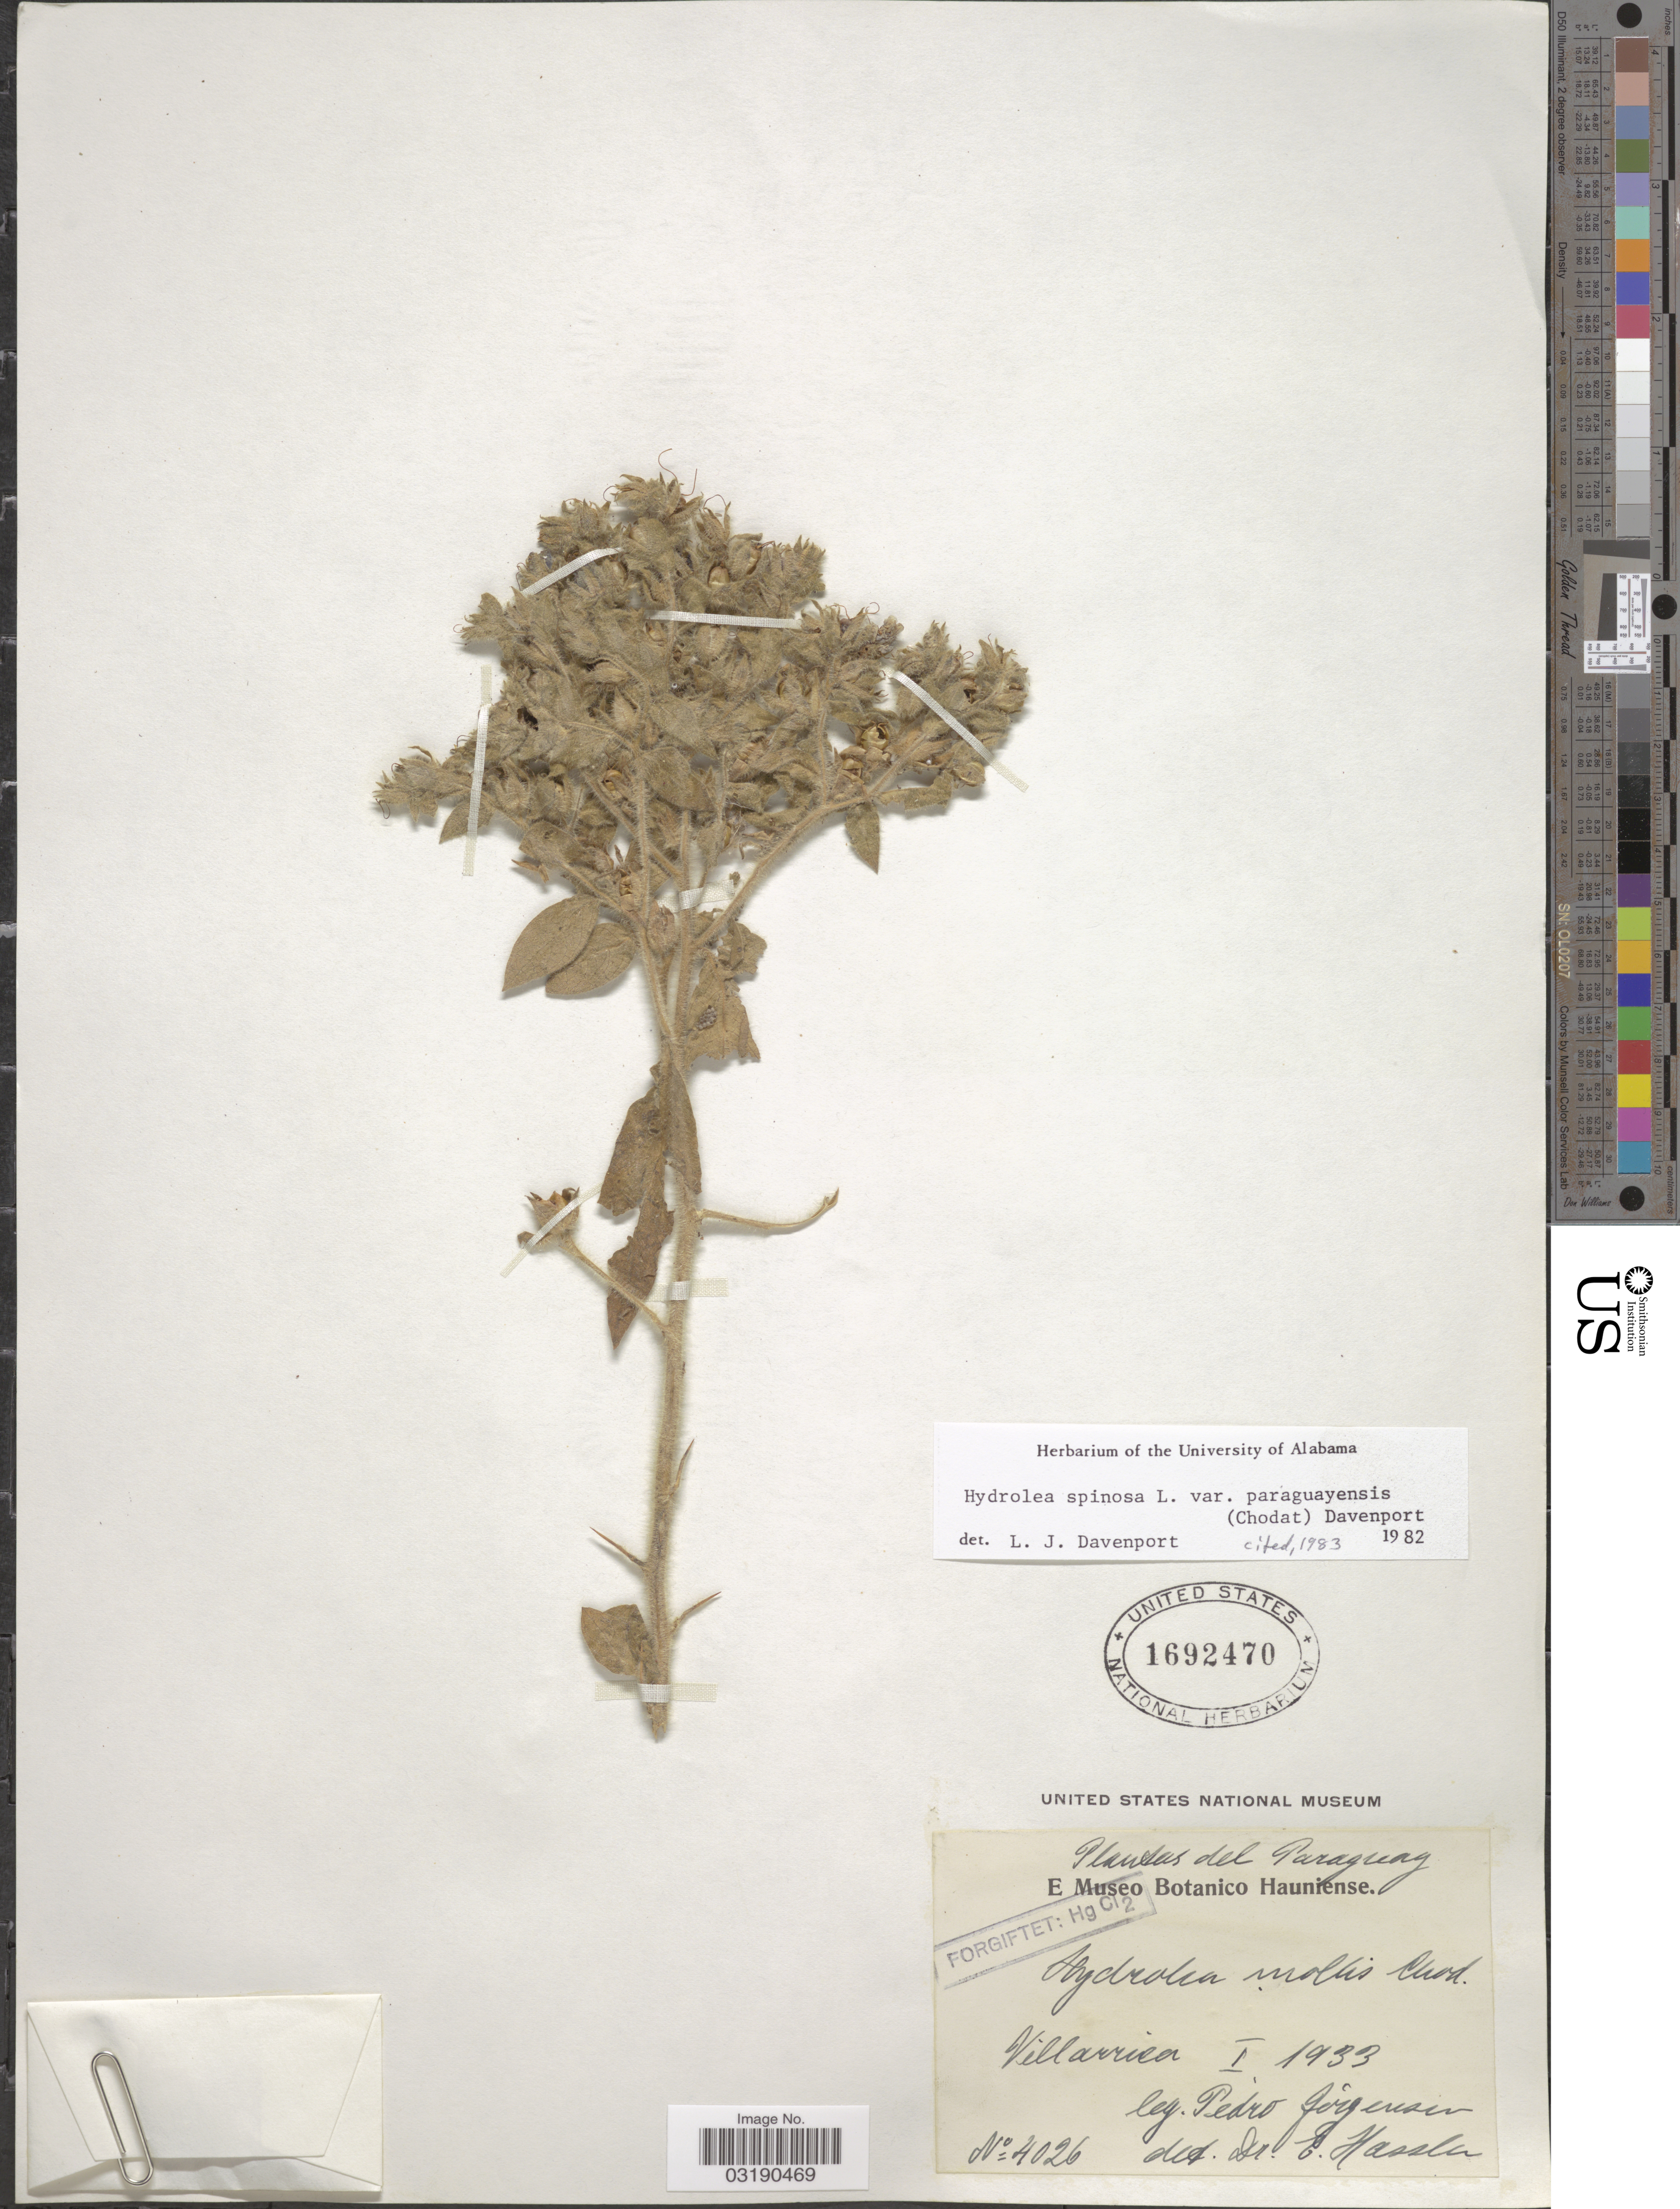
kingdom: Plantae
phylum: Tracheophyta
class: Magnoliopsida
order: Solanales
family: Hydroleaceae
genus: Hydrolea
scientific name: Hydrolea spinosa var. paraguayensis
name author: (Chodat) L.J. Davenp.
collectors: P. Jörgensen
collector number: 4026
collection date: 1933-01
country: Paraguay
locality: Villarrica.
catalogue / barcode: US 1692470